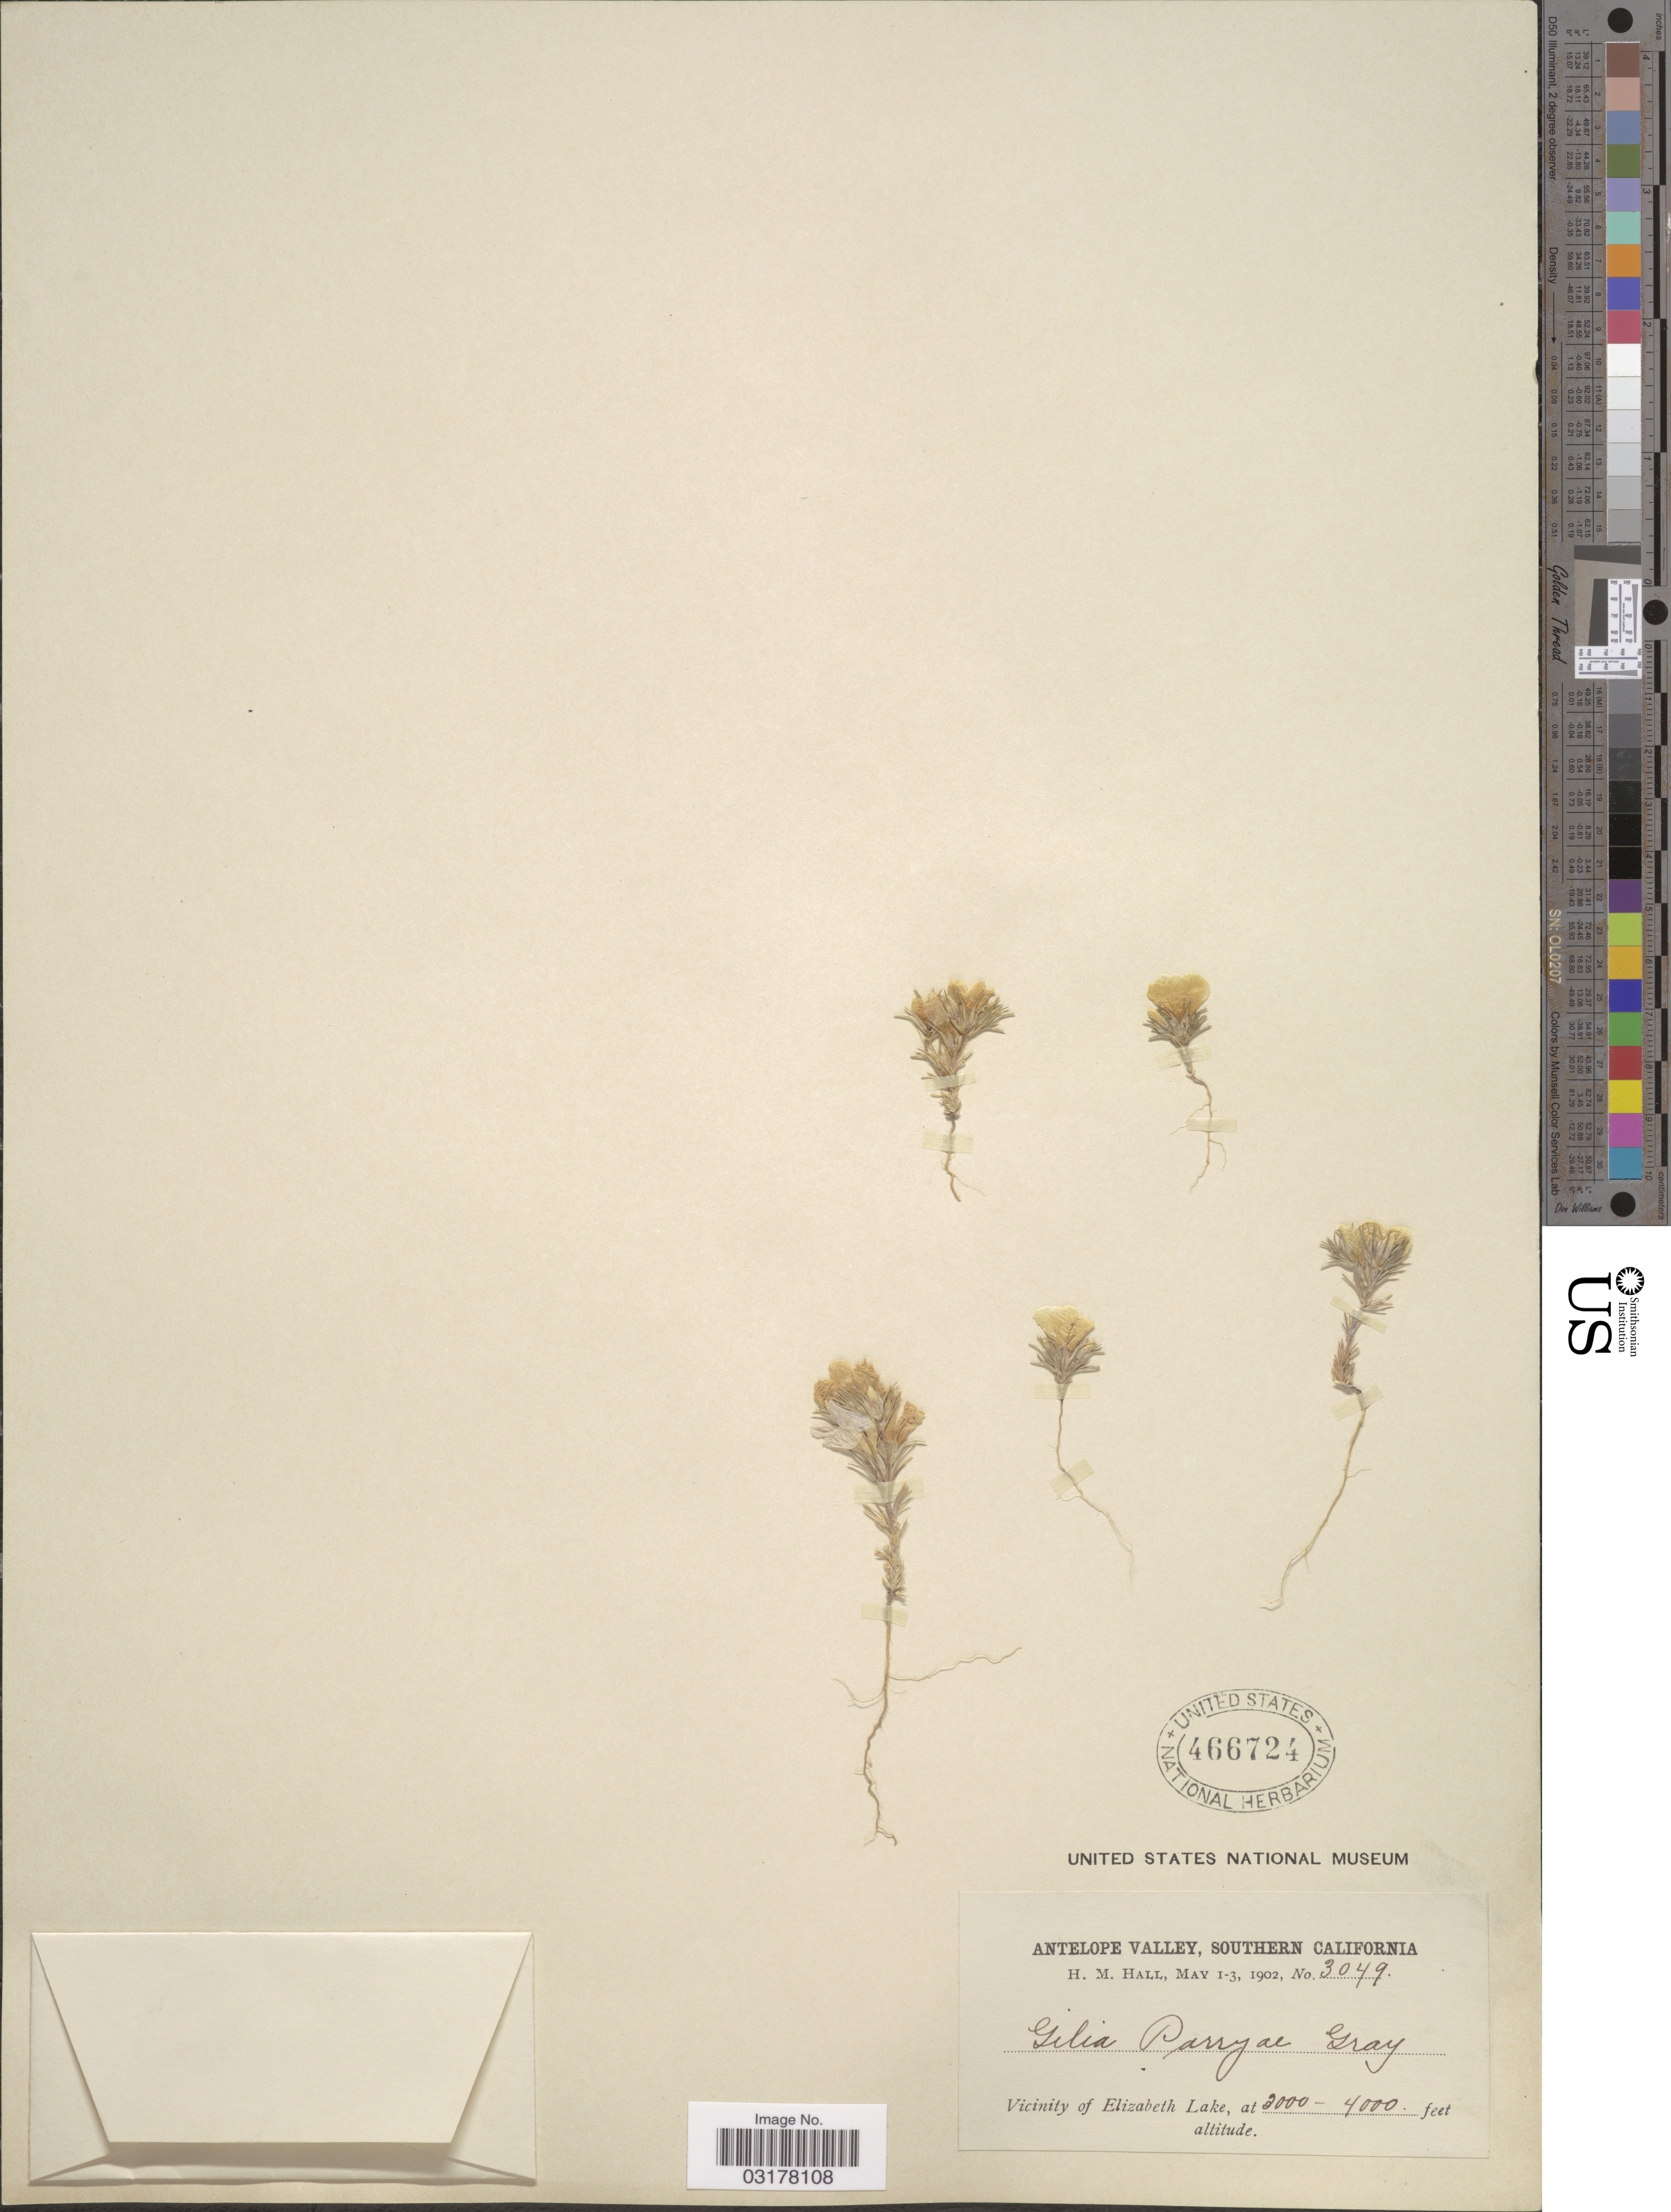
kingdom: Plantae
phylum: Tracheophyta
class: Magnoliopsida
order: Ericales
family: Polemoniaceae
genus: Linanthus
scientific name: Linanthus parryae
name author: (A. Gray) Greene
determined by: Strong, Mark T., (BOT), Smithsonian Institution - National Museum of Natural History (UNITED STATES)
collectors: H. M. Hall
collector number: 3049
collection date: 1902-05-01/1902-05-03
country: United States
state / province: California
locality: Antelope Valley, Southern California. Vicinity of Elizabeth Lake.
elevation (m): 914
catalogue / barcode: US 466724